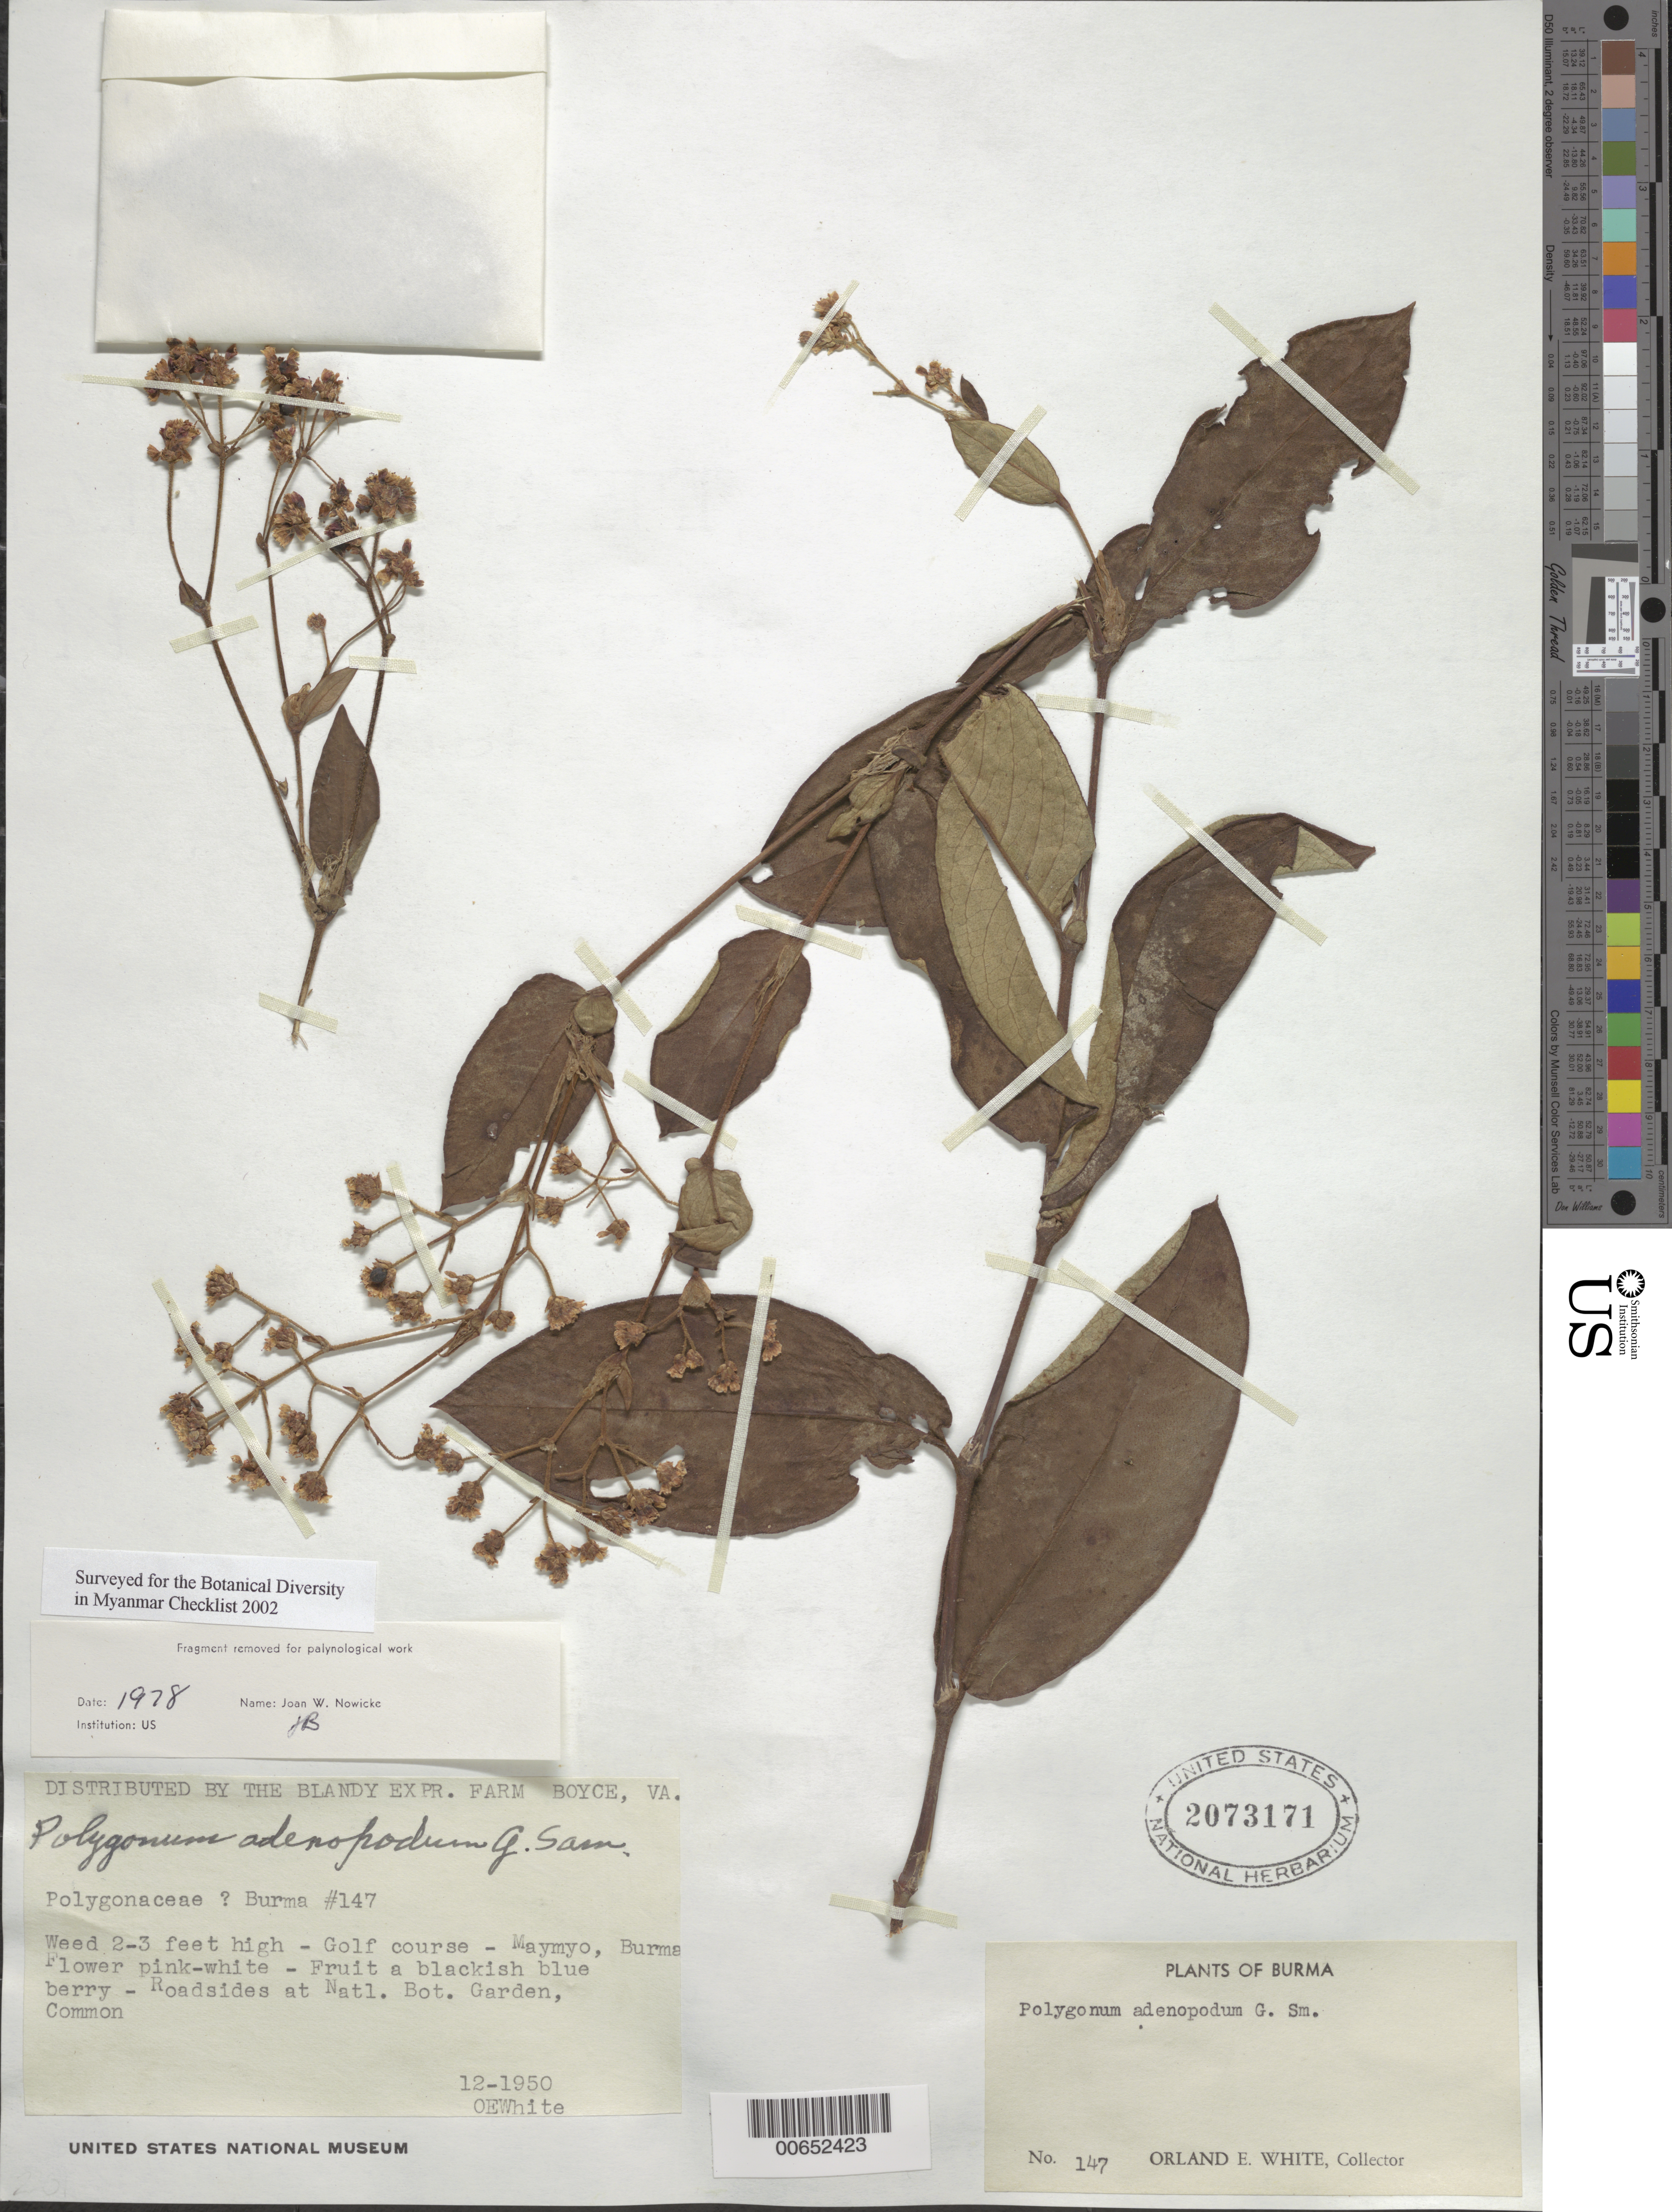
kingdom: Plantae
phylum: Tracheophyta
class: Magnoliopsida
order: Caryophyllales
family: Polygonaceae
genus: Polygonum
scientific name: Polygonum adenopodum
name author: Sam.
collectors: O. E. White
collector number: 147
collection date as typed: Dec 1950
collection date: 1950-12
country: Myanmar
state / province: Mandalay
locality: Maymyo.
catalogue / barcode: US 2073171